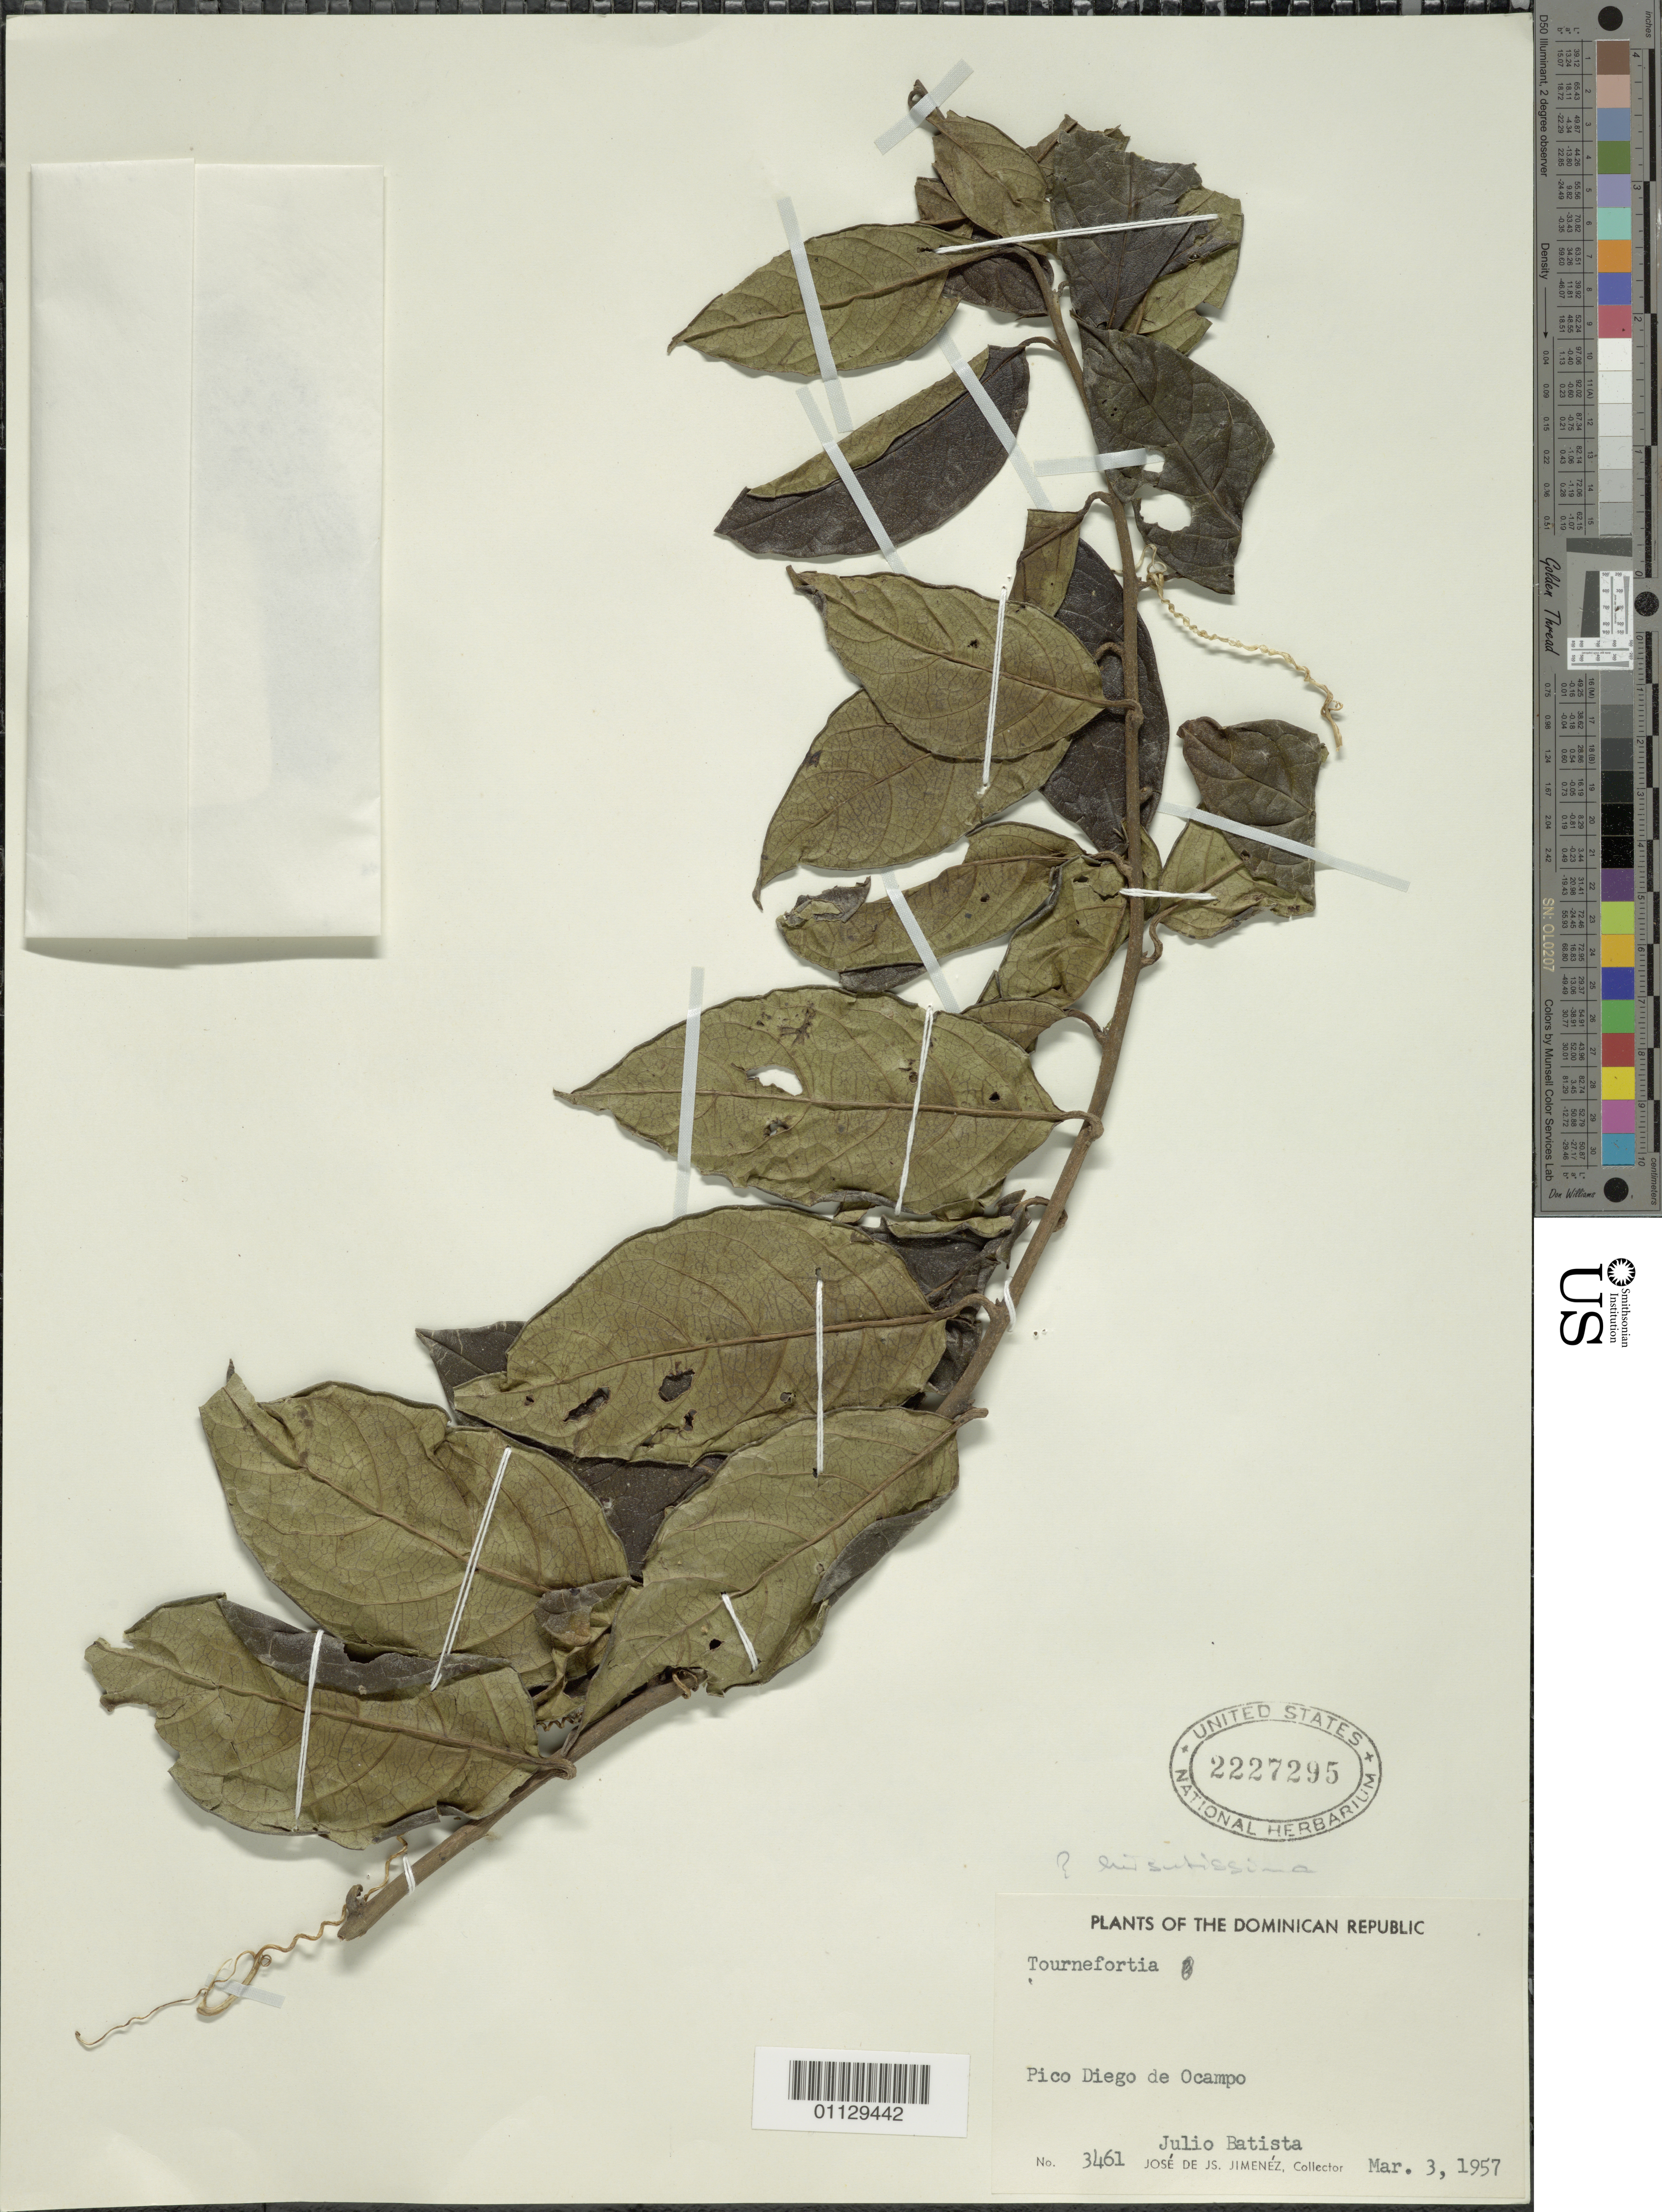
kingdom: Plantae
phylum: Tracheophyta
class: Magnoliopsida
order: Boraginales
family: Heliotropiaceae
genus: Tournefortia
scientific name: Tournefortia hirsutissima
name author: L.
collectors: J. Batista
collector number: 3461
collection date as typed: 03 Mar 1961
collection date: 1961-03-03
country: Dominican Republic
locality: Pico Diego de Ocampo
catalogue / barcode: US 2227295